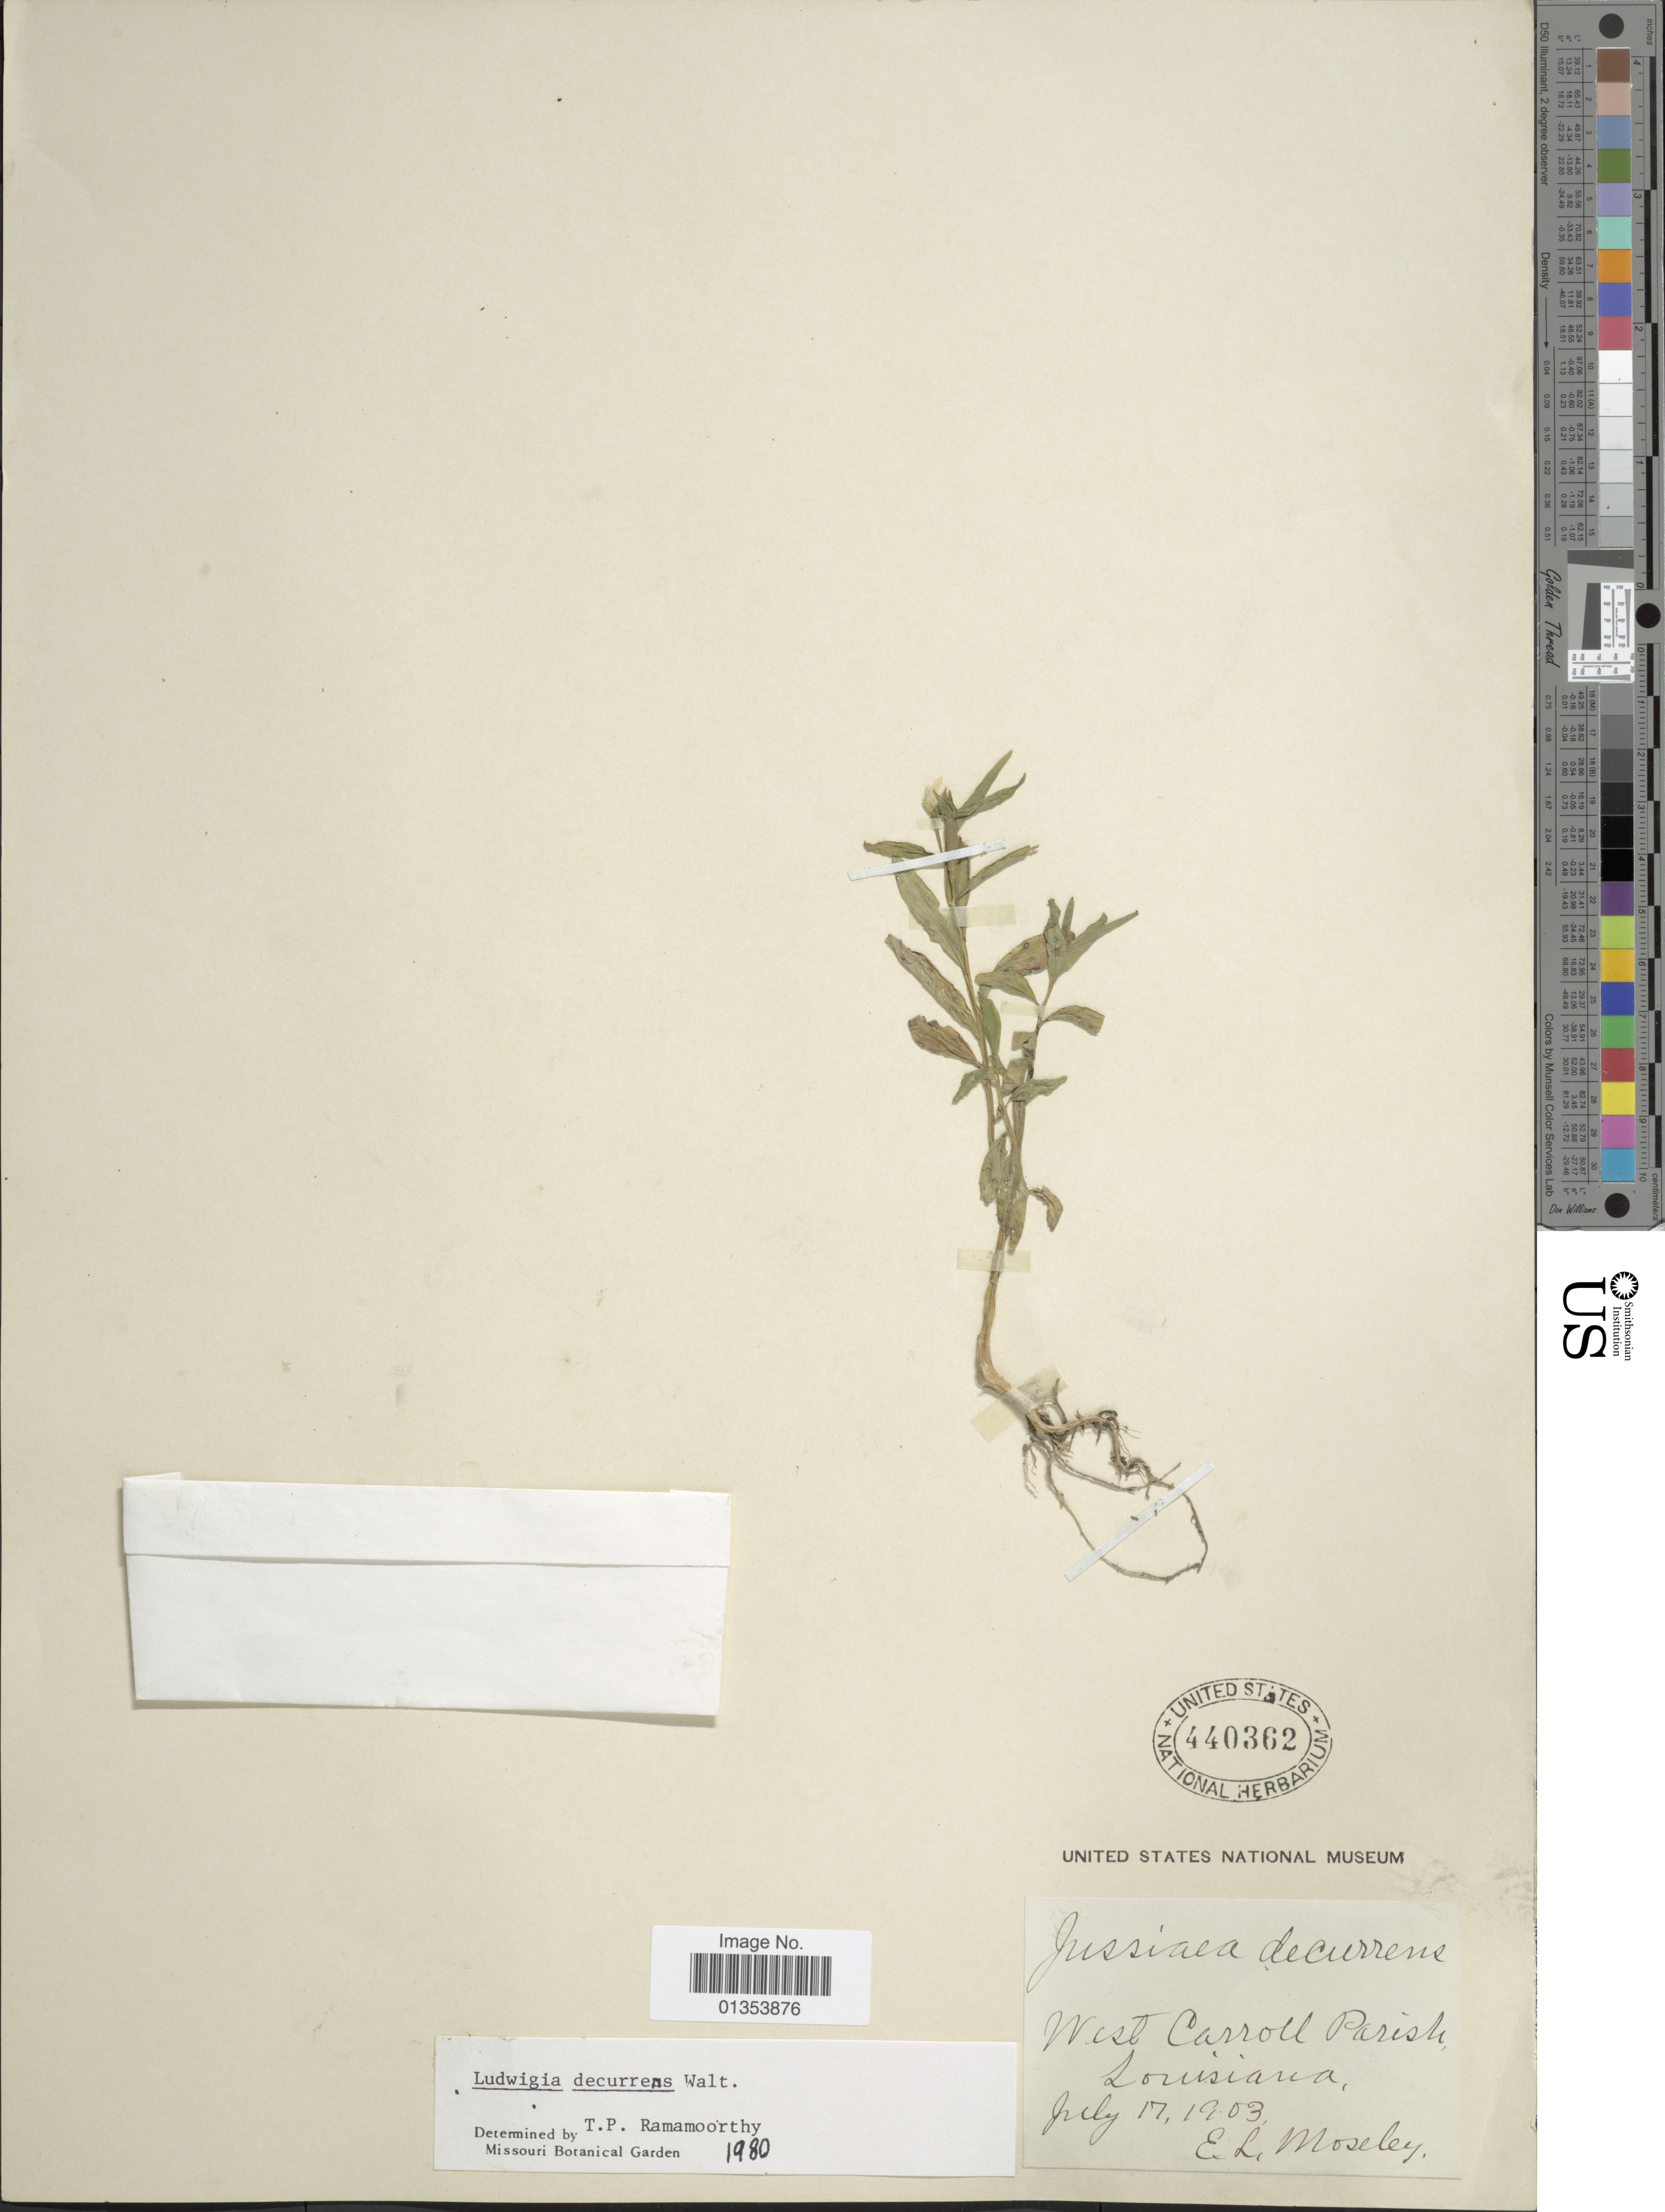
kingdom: Plantae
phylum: Tracheophyta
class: Magnoliopsida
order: Myrtales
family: Onagraceae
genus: Ludwigia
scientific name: Ludwigia decurrens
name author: Walter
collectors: E. Moseley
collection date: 1903-07-17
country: United States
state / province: Louisiana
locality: West Carroll Parish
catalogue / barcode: US 440362